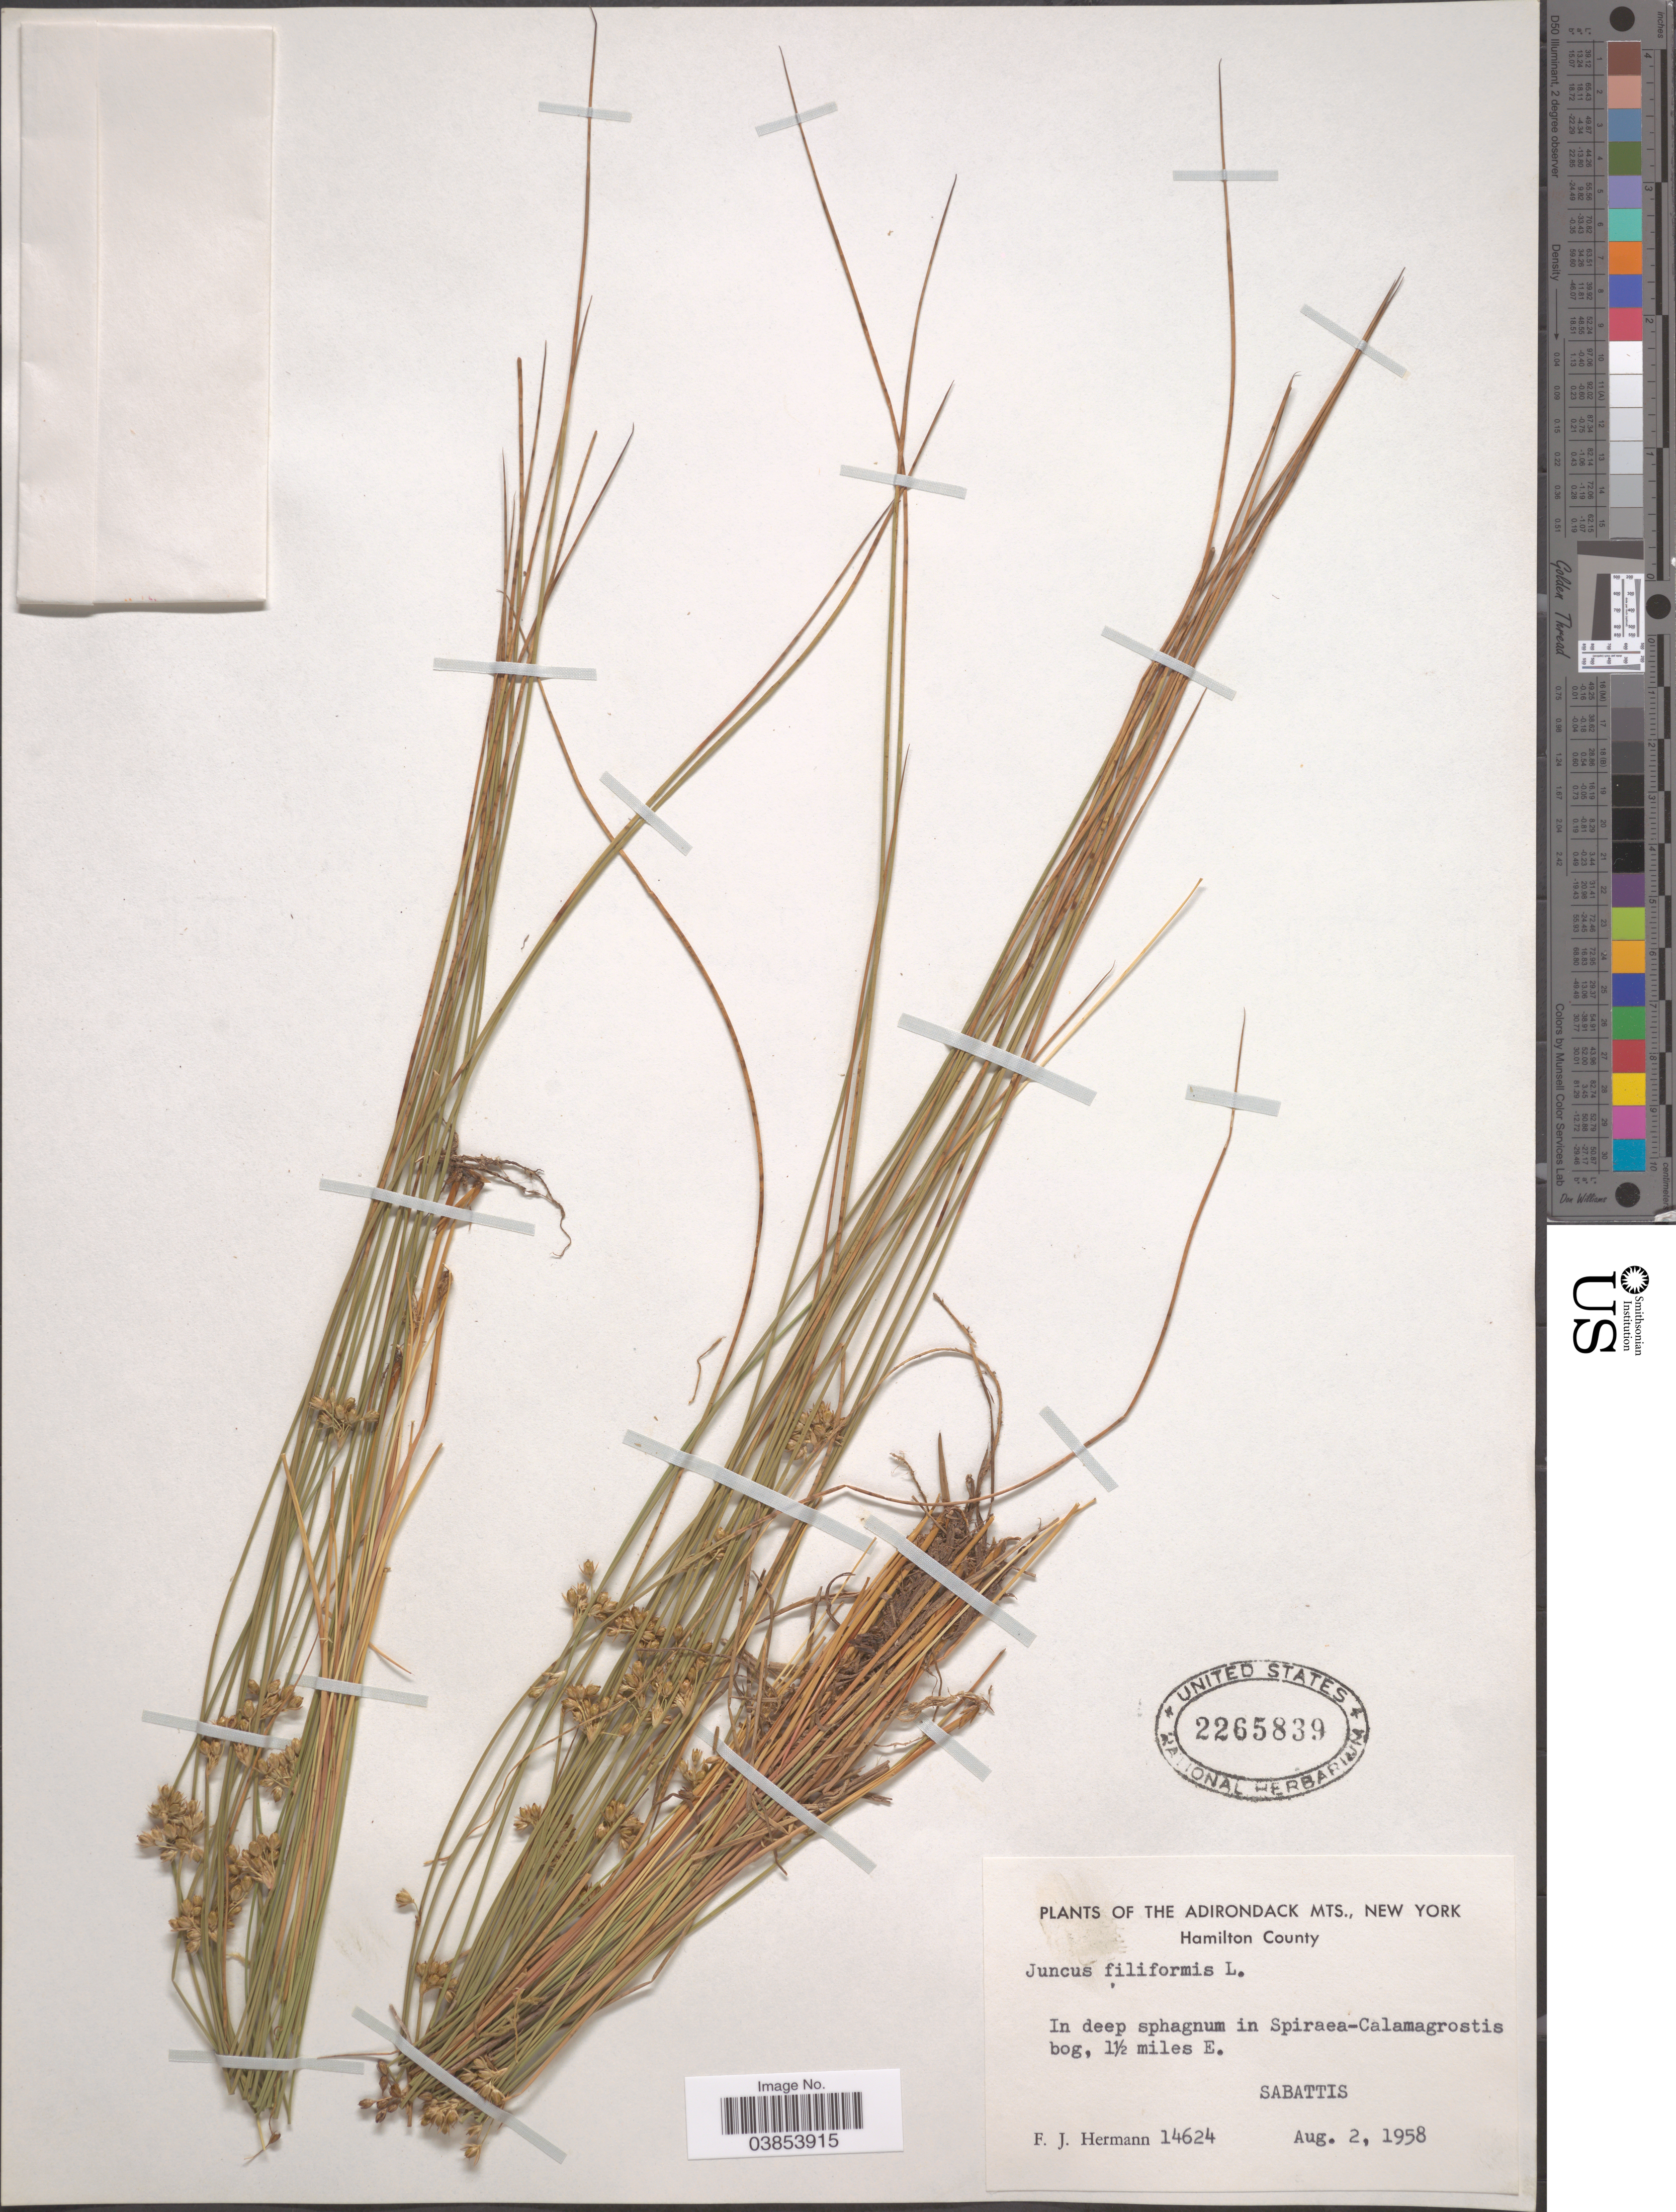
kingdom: Plantae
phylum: Tracheophyta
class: Liliopsida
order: Poales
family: Juncaceae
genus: Juncus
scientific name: Juncus filiformis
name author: L.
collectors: F. J. Hermann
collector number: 14624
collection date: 1958-08-02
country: United States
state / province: New York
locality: Adirondack Mts., Hamilton County. 1½ miles E. Sabattis.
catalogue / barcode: US 2265839